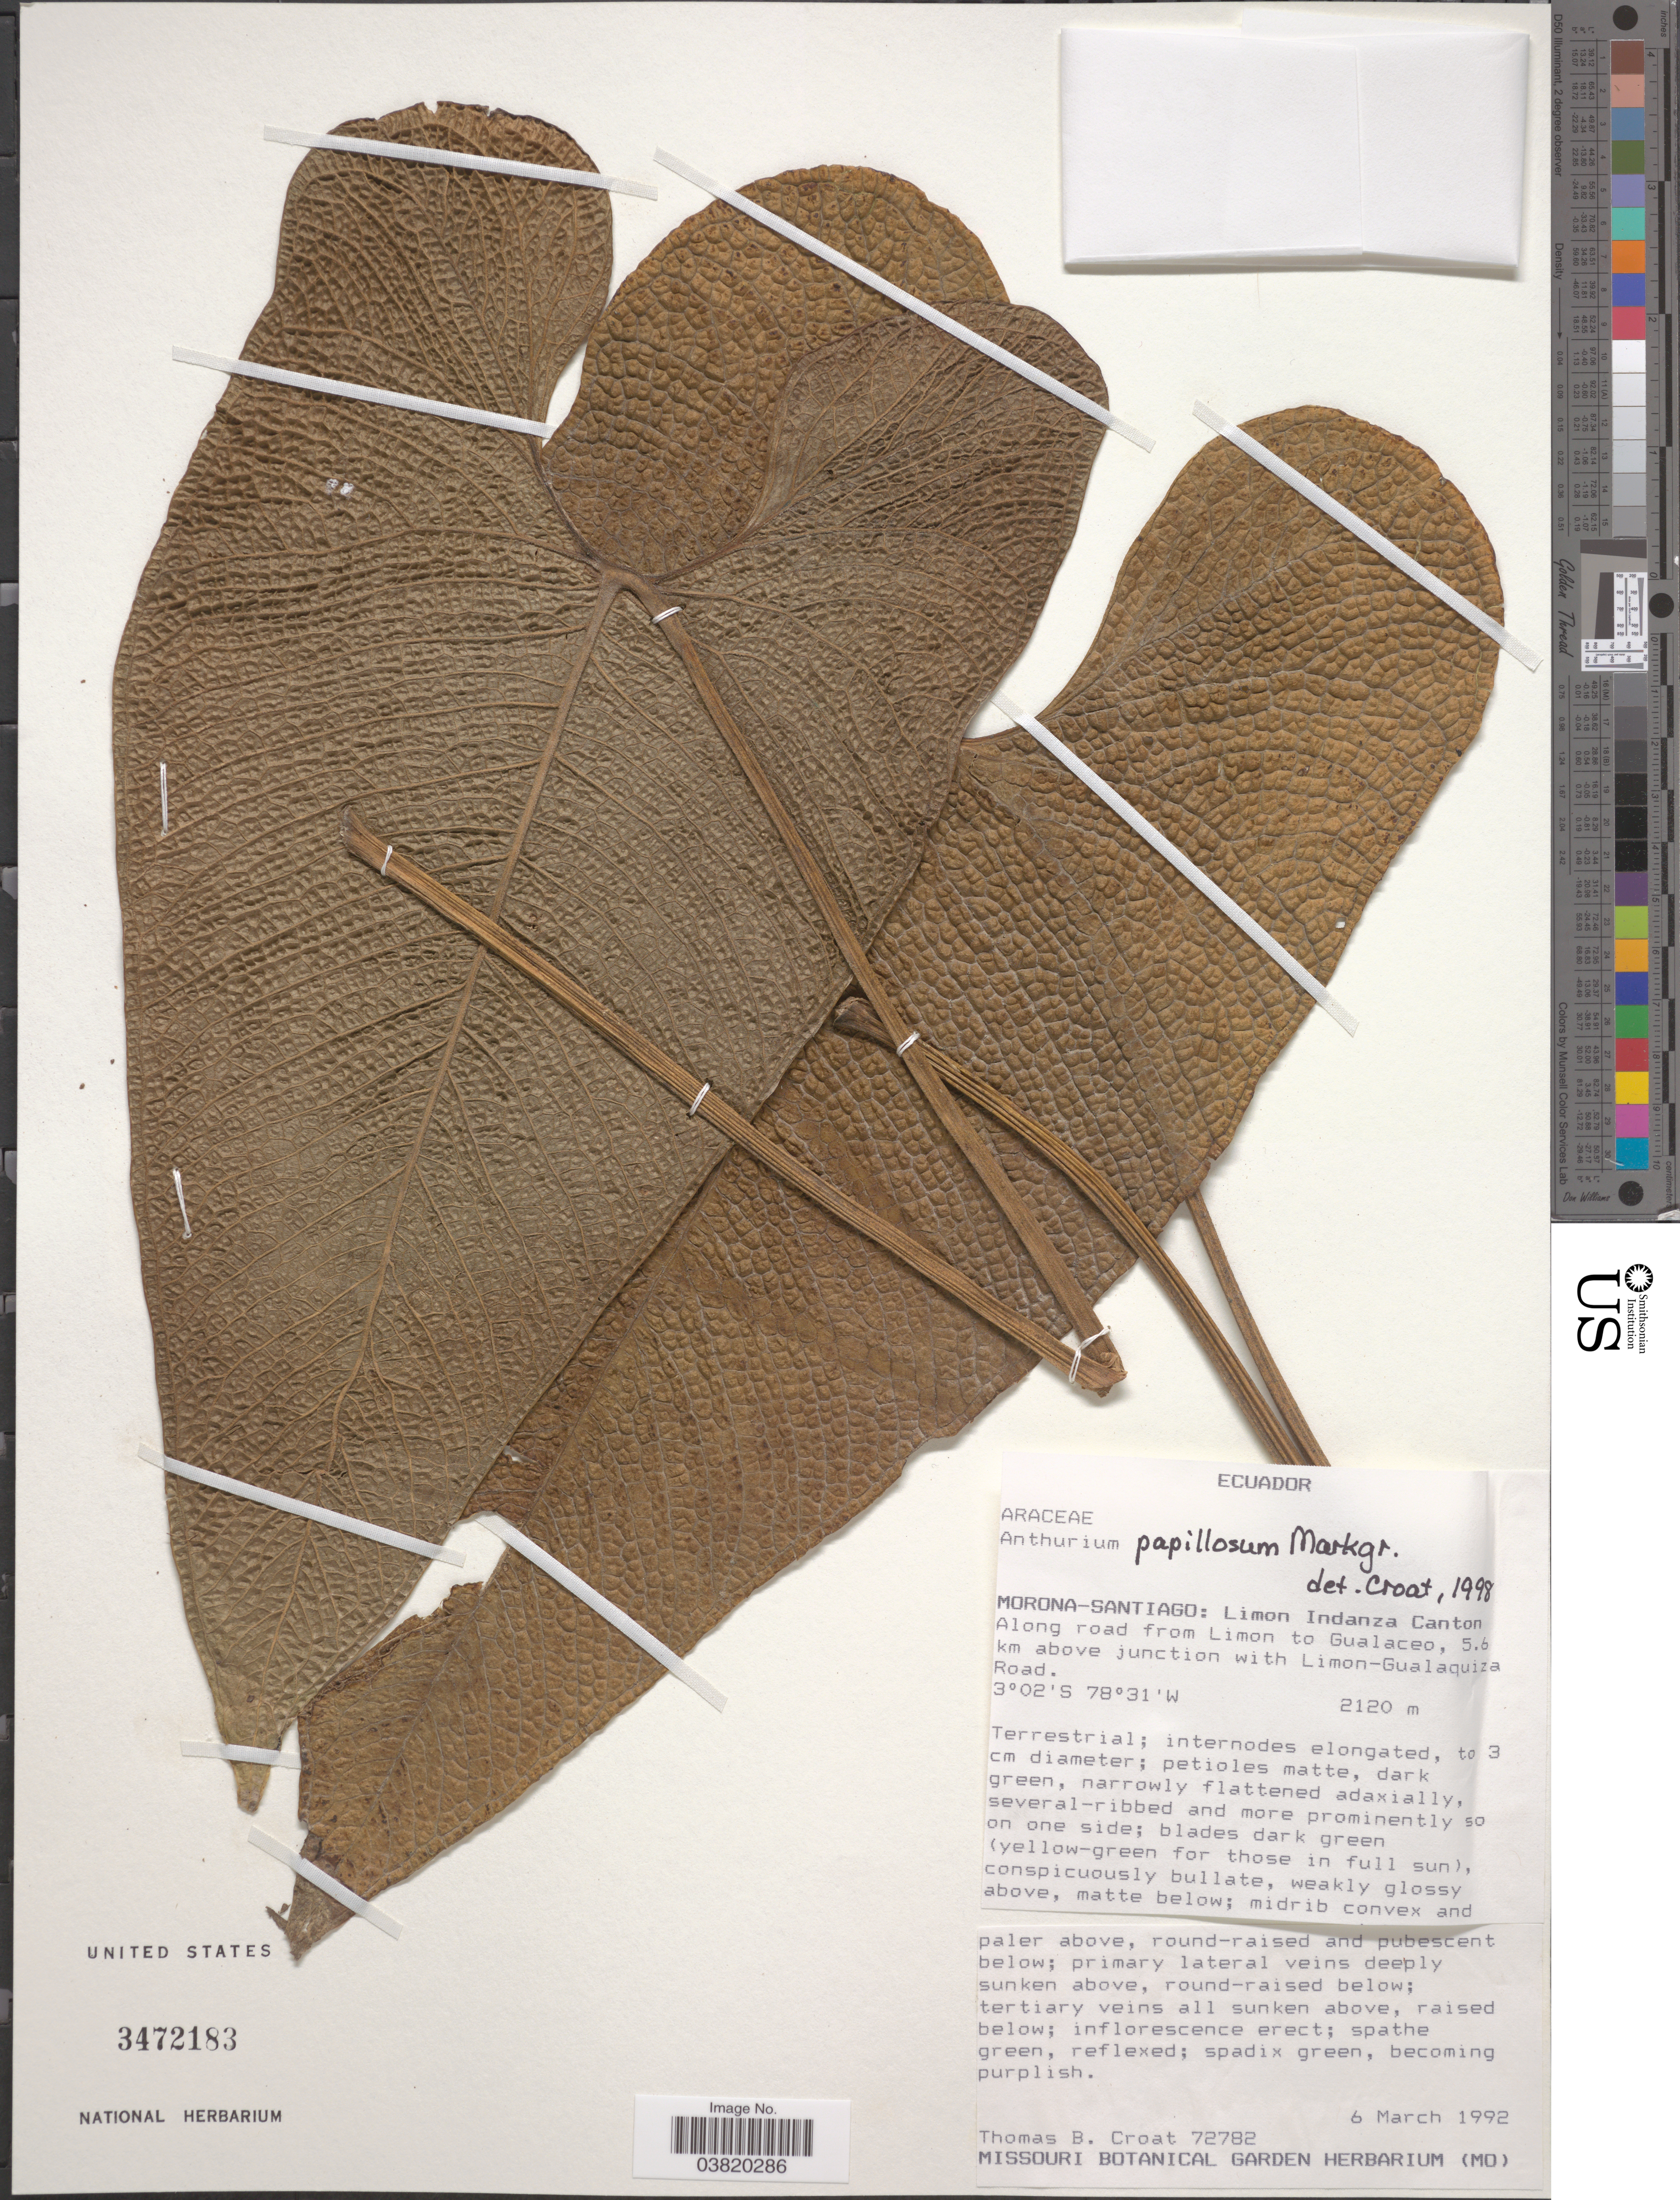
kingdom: Plantae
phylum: Tracheophyta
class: Liliopsida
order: Alismatales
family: Araceae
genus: Anthurium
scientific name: Anthurium papillosum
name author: Markgr.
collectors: T. B. Croat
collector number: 72782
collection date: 1992-03-06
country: Ecuador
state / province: Morona-Santiago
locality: Limon Indanza Canton. Along road from Limon to Gualaceo, 5.6 km above junction with Limon-Gualaquiza Road.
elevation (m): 2120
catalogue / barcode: US 3472183